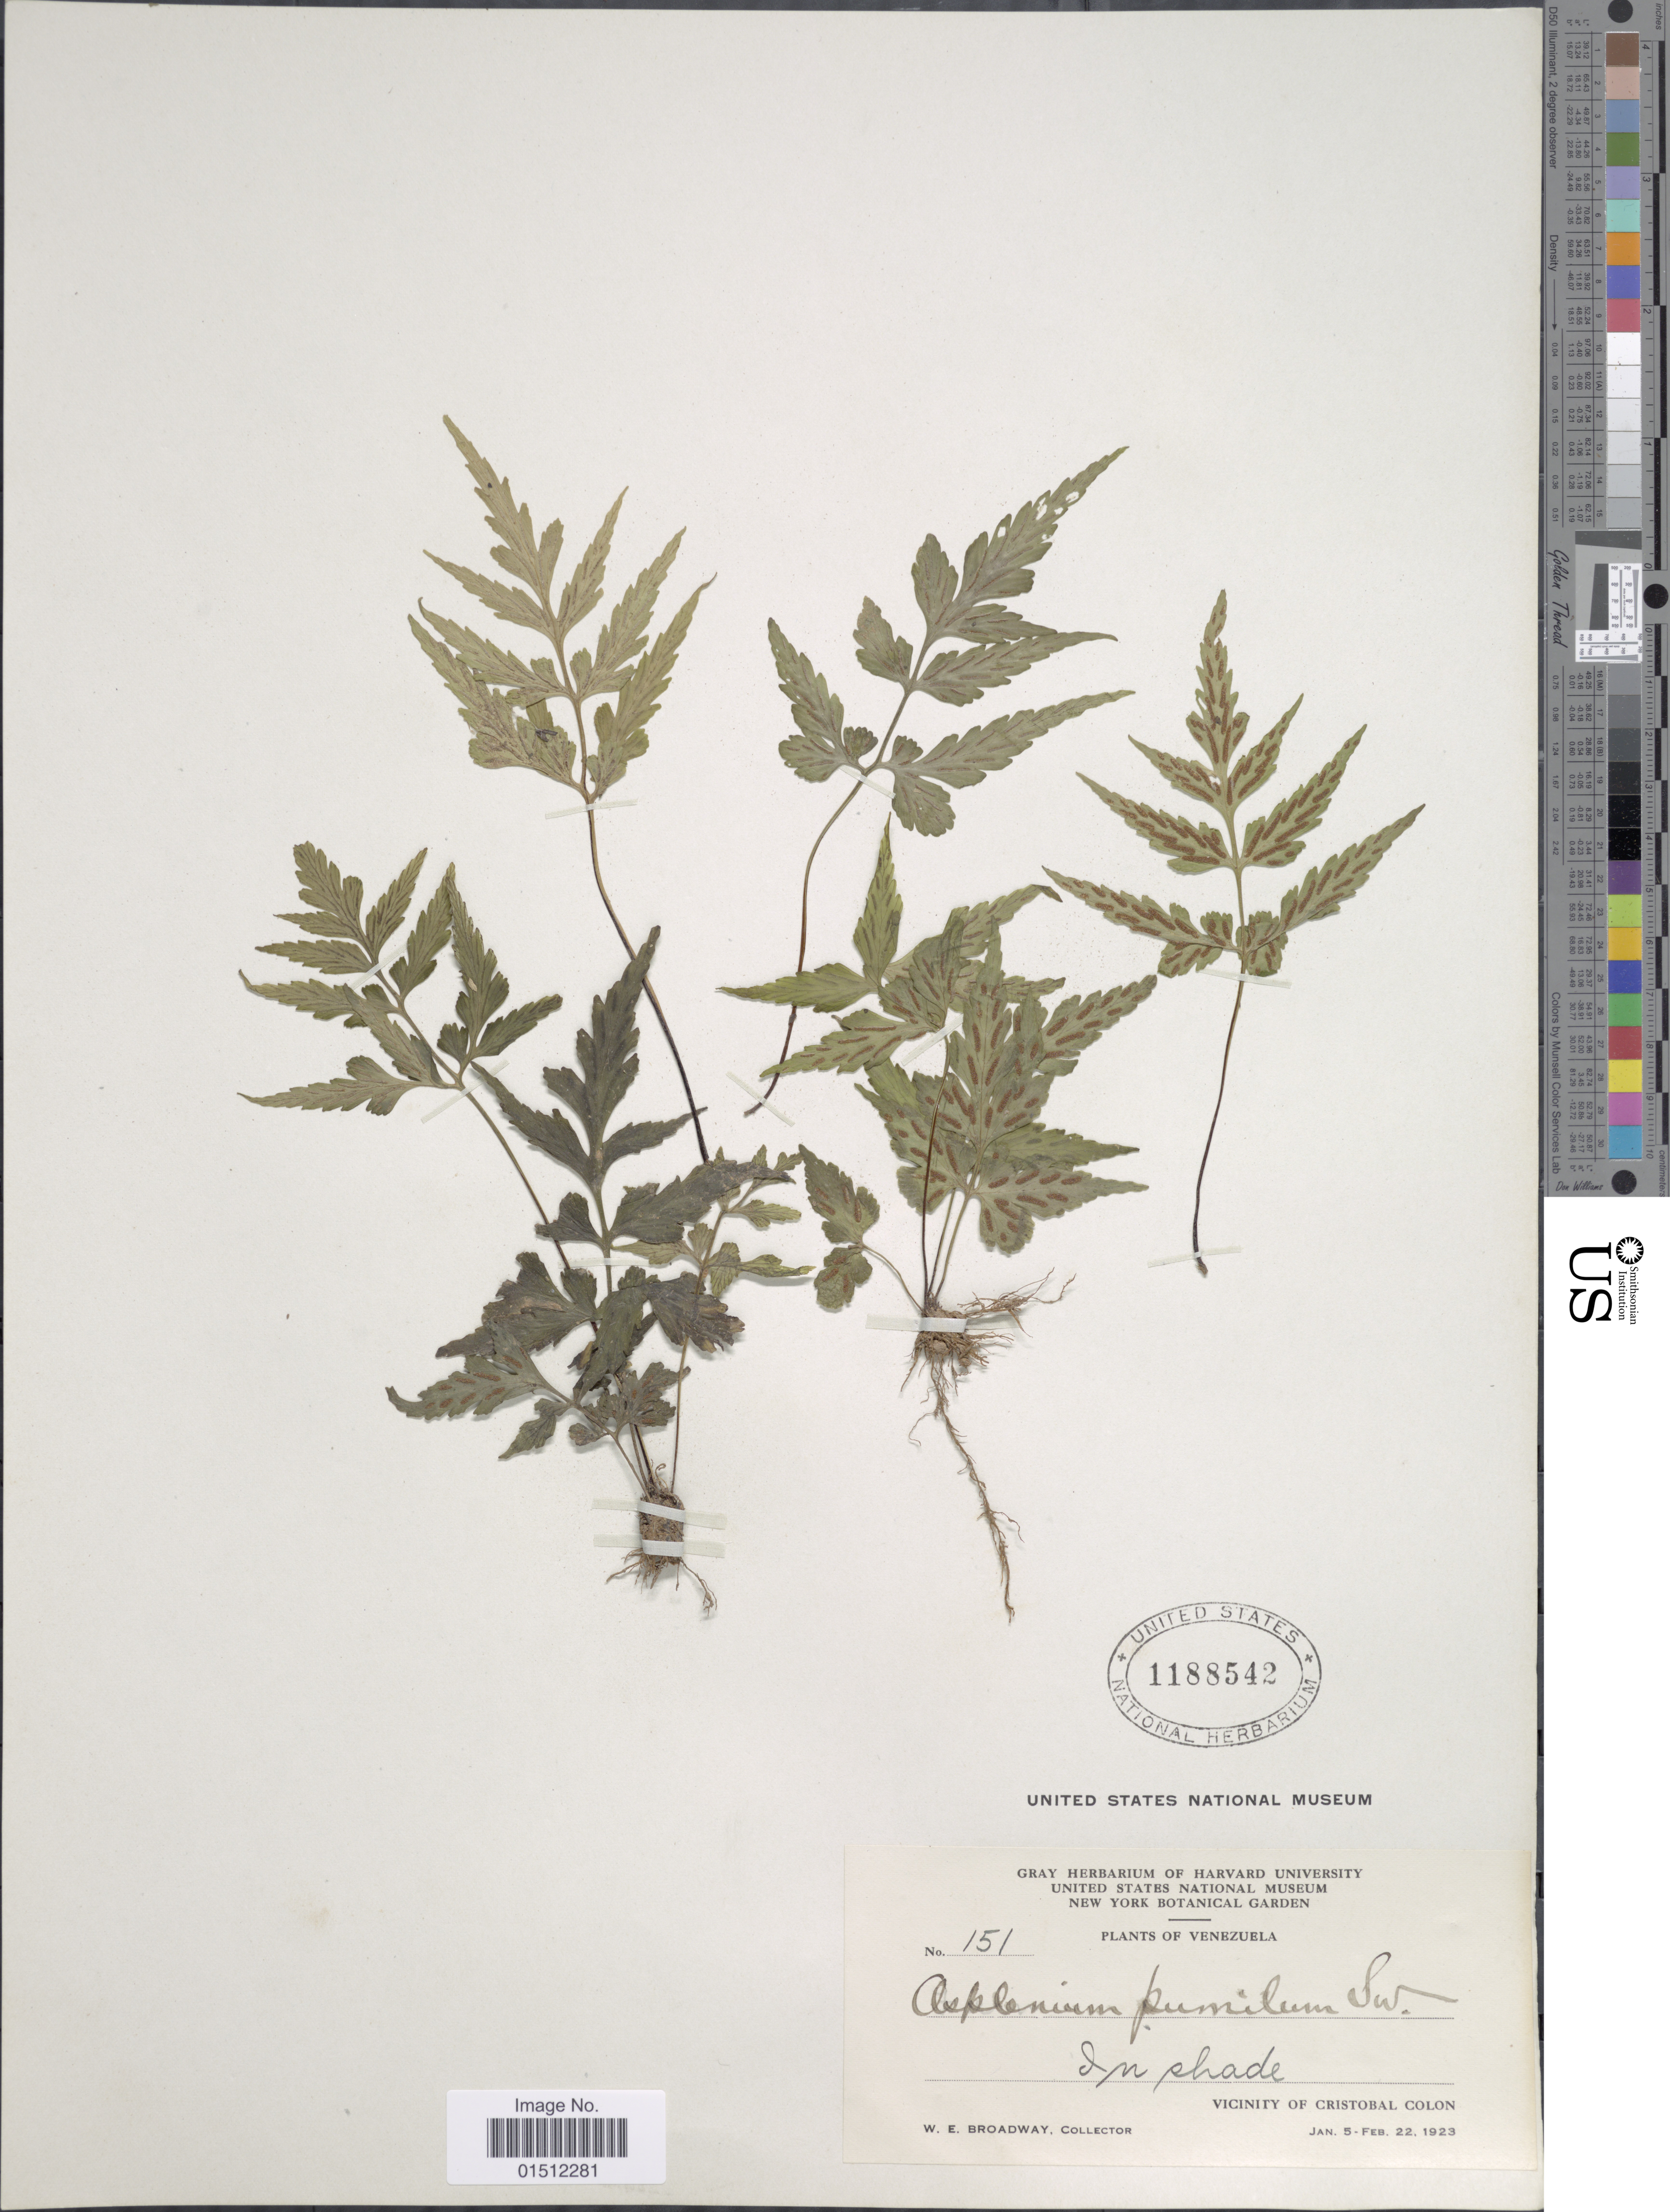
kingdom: Plantae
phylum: Tracheophyta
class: Polypodiopsida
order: Polypodiales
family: Aspleniaceae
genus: Asplenium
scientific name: Asplenium pumilum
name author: Sw.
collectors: W. E. Broadway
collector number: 151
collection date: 1923-01-05/1923-02-22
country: Venezuela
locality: Venzuela, In shade vicinity of cristobal colon.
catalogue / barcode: US 1188542